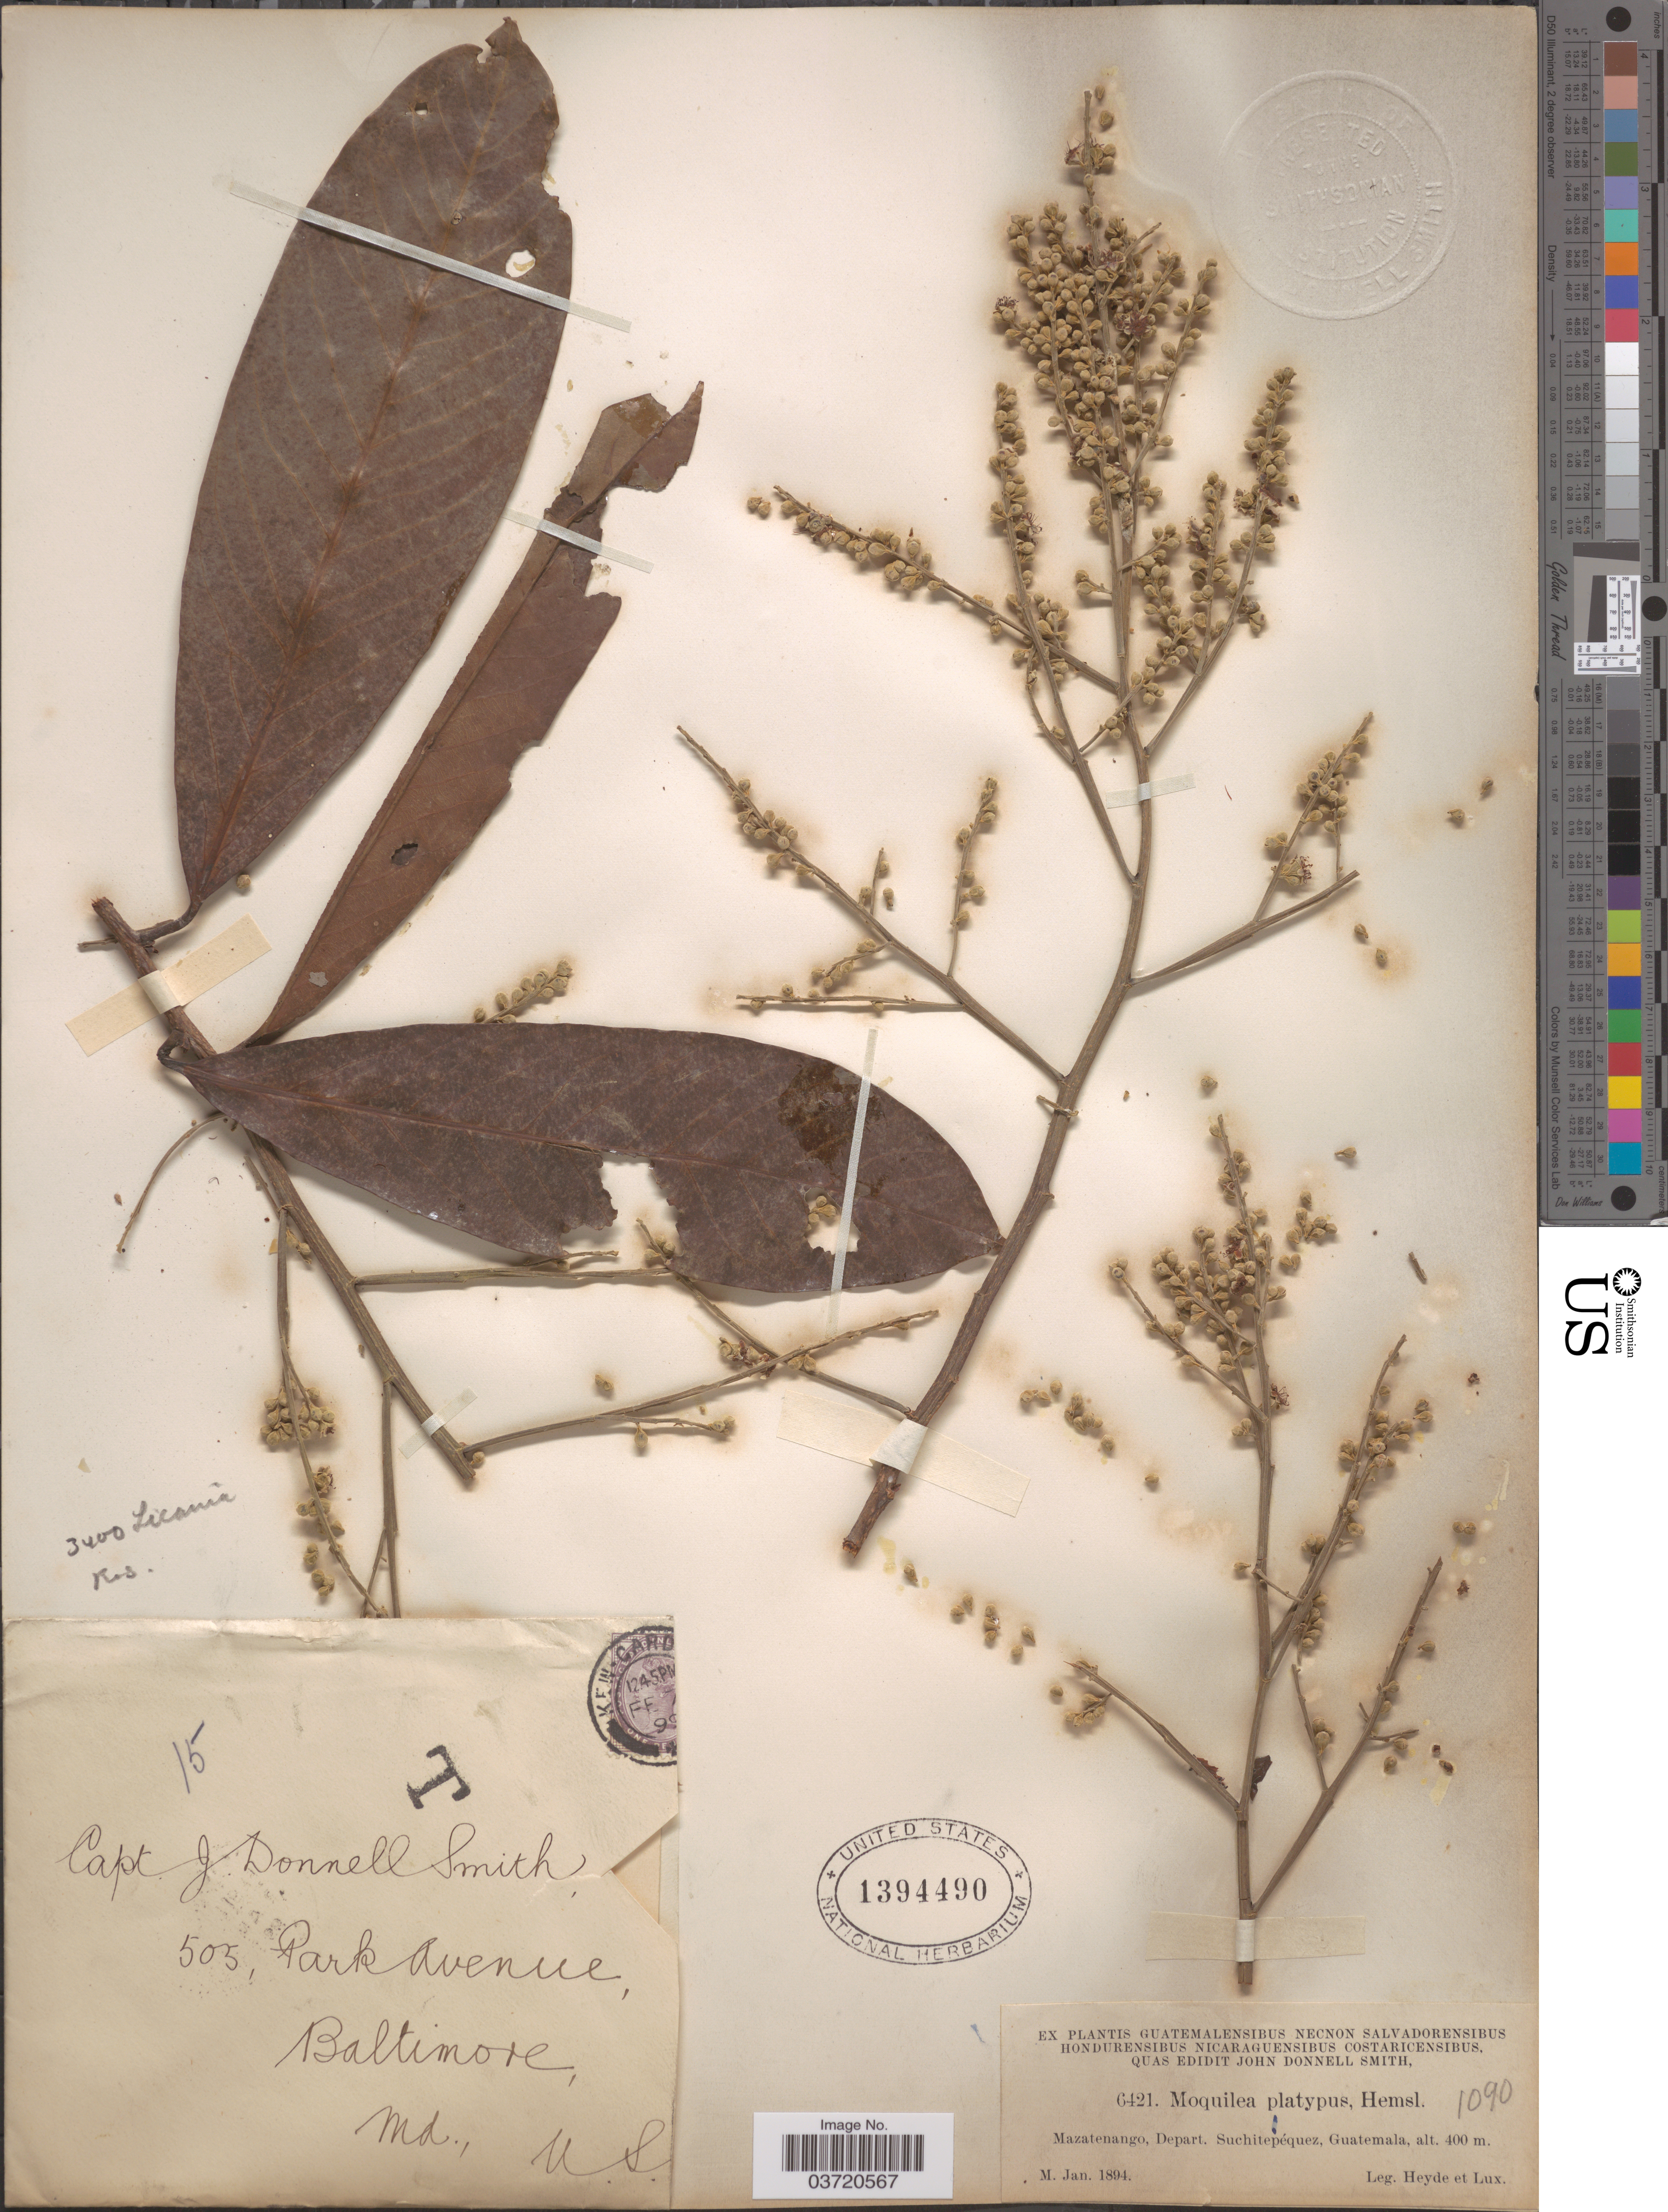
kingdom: Plantae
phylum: Tracheophyta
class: Magnoliopsida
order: Malpighiales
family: Chrysobalanaceae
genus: Moquilea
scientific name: Moquilea platypus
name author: Hemsl.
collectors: Heyde & Lux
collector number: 6421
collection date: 1894-01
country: Guatemala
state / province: Suchitepequez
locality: Mazatenango, Depart. Suchitepéquez.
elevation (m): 400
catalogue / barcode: US 1394490